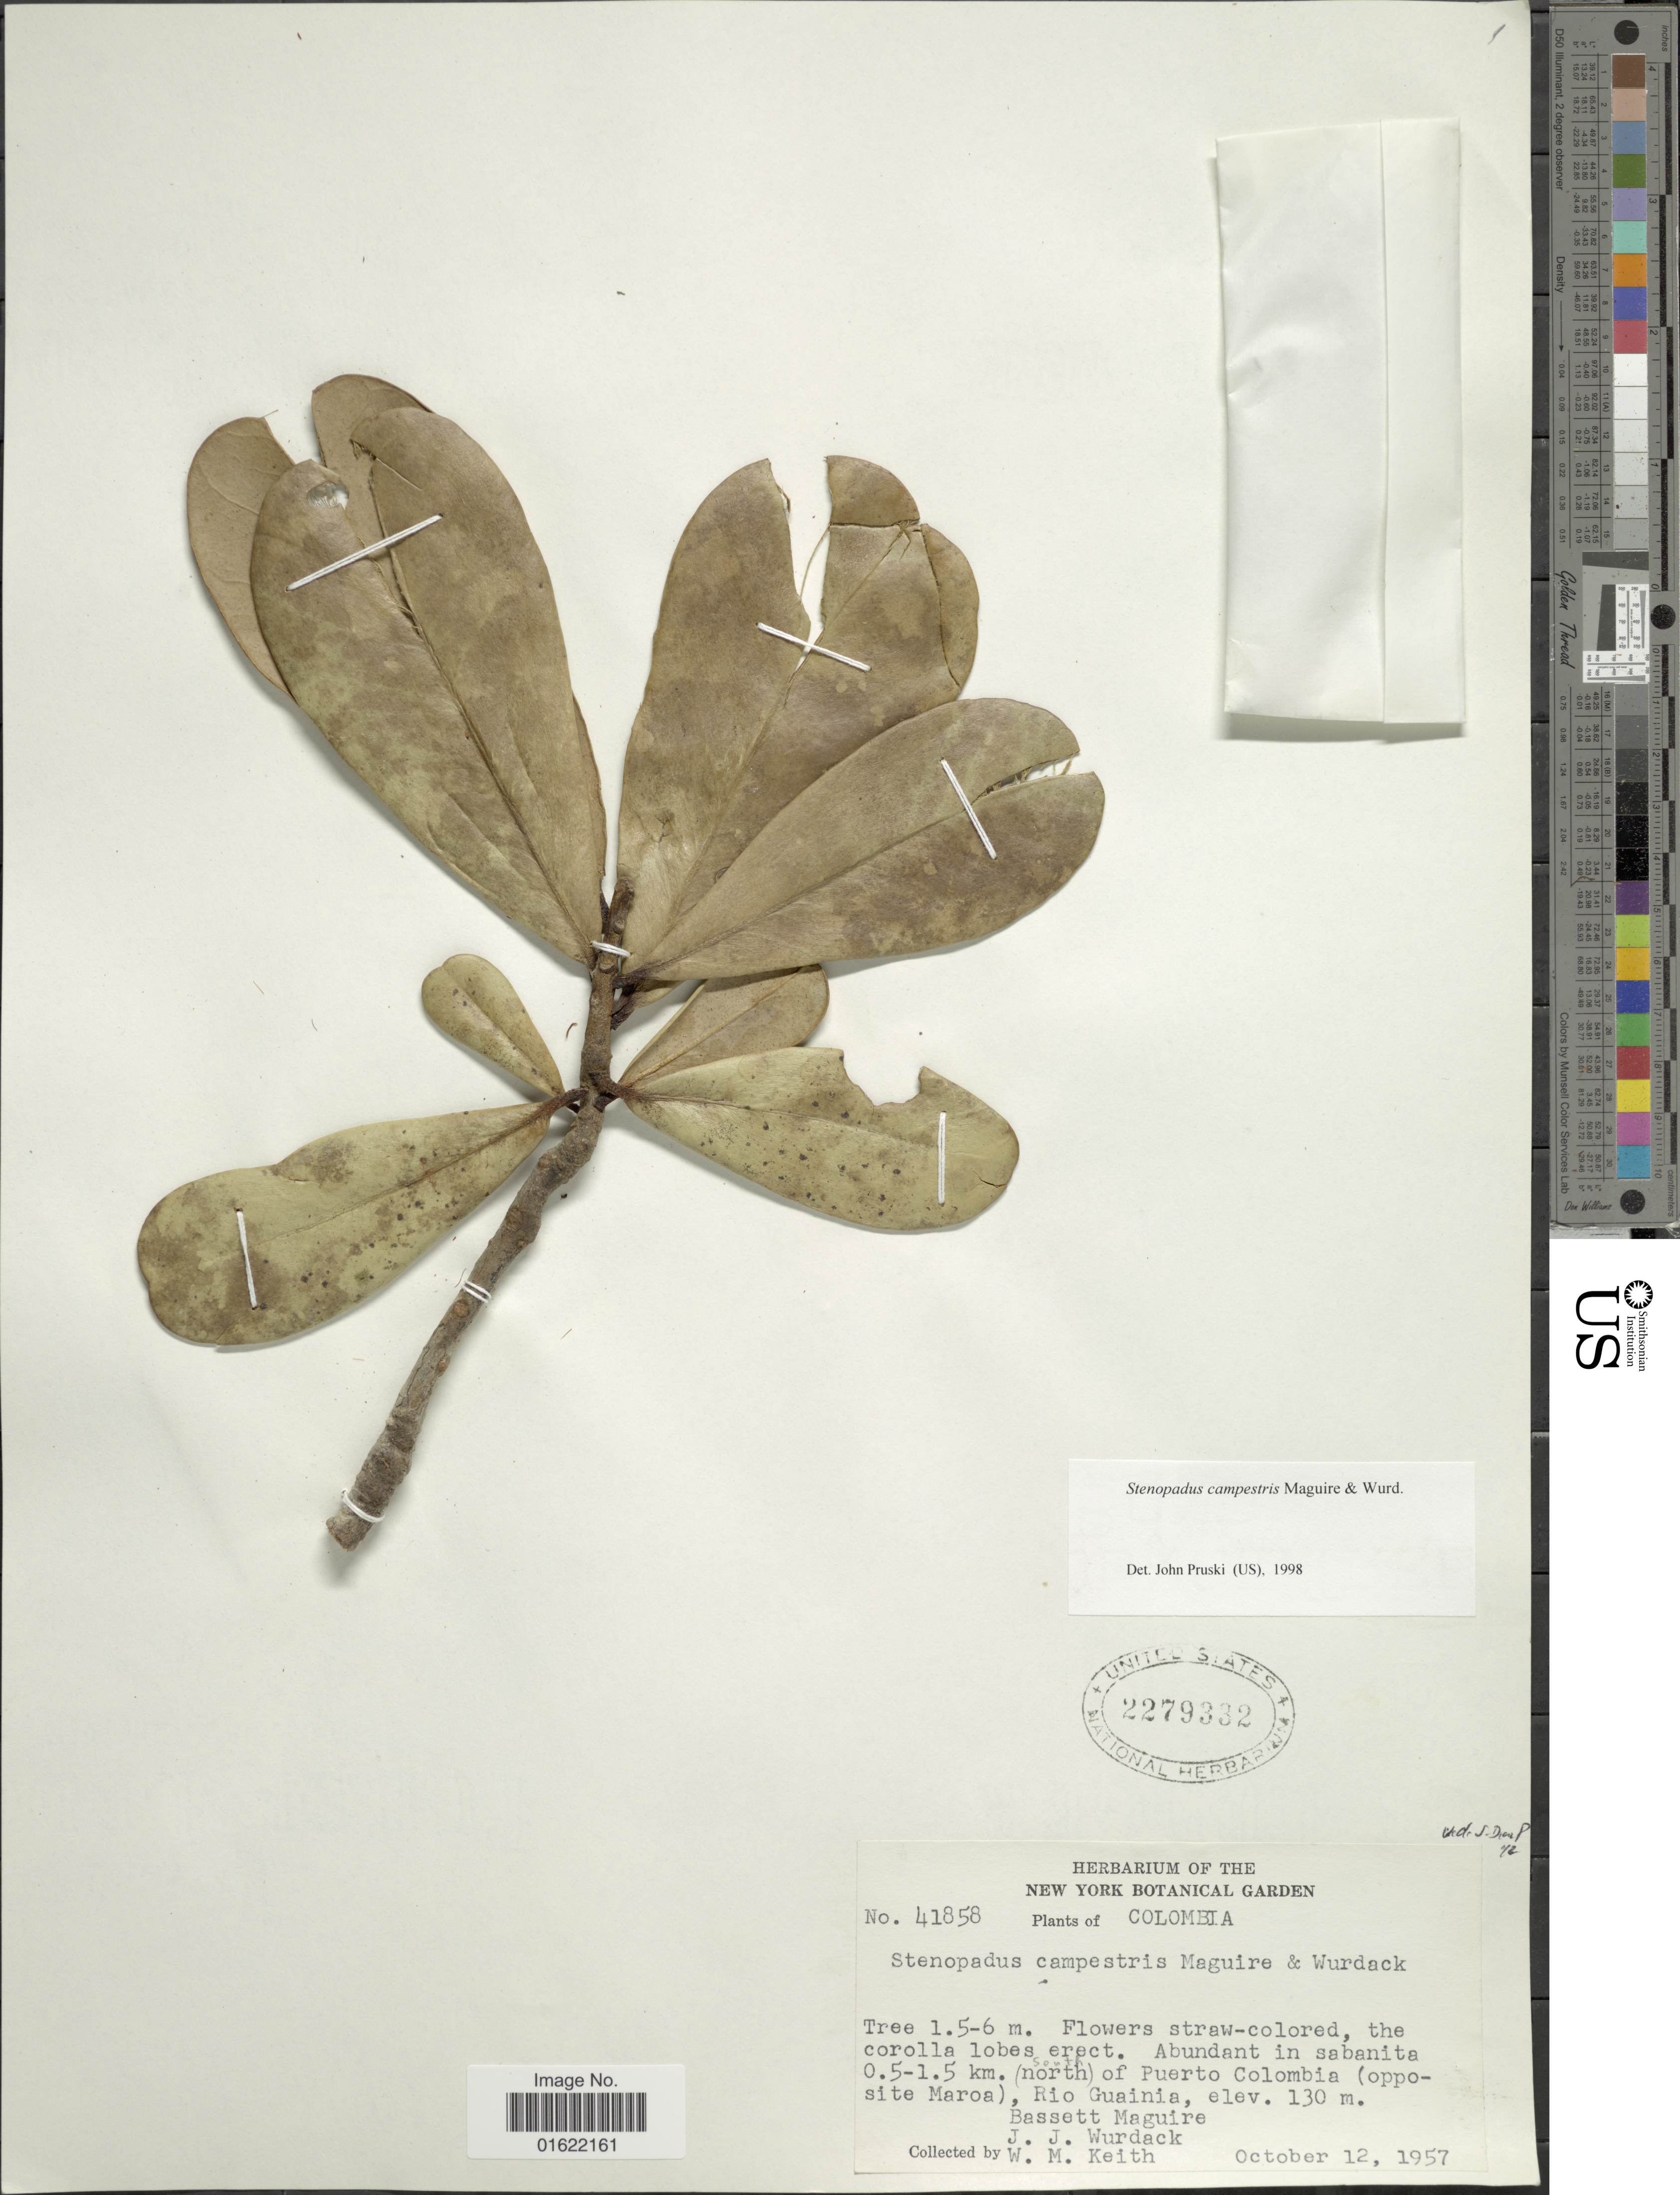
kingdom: Plantae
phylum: Tracheophyta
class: Magnoliopsida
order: Asterales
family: Asteraceae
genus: Stenopadus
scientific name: Stenopadus campestris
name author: Maguire & Wurdack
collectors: B. Maguire, J. J. Wurdack & W. Keith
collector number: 41858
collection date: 1957-10-12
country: Colombia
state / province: Guainía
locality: Abundant in sabanita 0.5-1.5 km (north) of Puerto Colombia (opposite Maroa), Rio Guainia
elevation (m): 130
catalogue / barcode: US 2279332